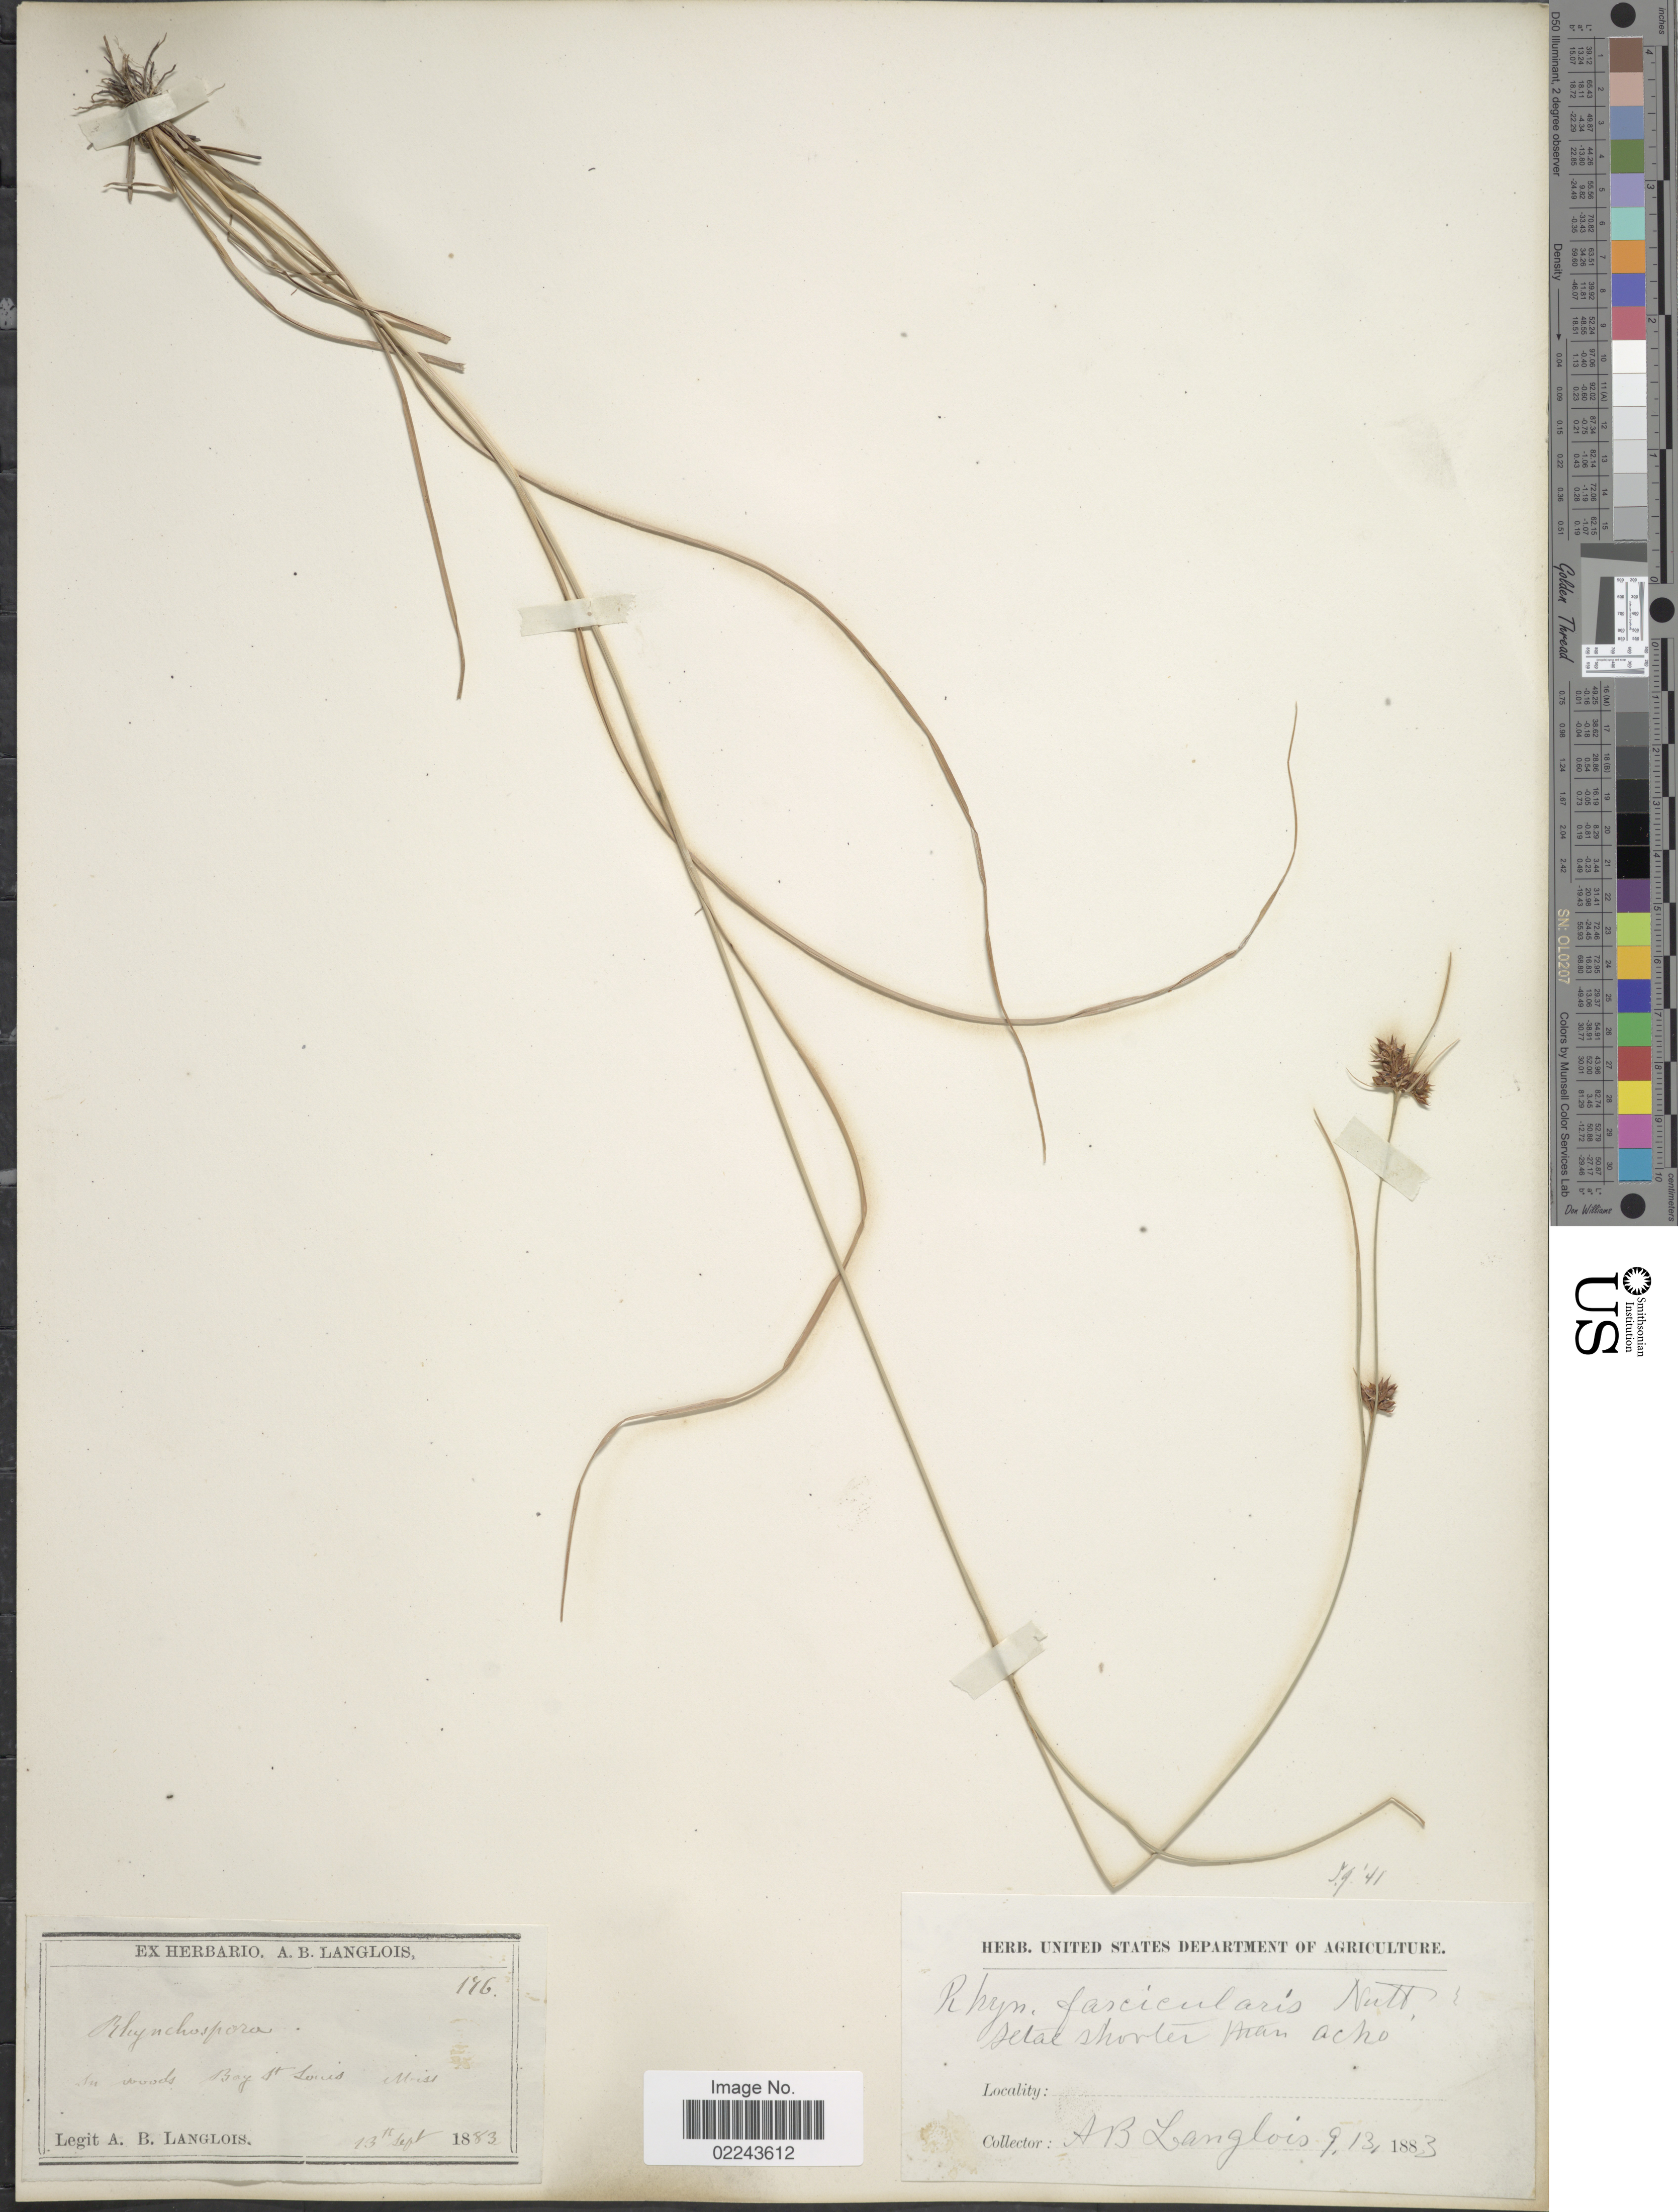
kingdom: Plantae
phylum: Tracheophyta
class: Liliopsida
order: Poales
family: Cyperaceae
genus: Rhynchospora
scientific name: Rhynchospora fascicularis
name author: (Michx.) Vahl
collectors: A. Langlois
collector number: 176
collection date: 1883-09-13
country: United States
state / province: Mississippi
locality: Bay St. Louis, Miss.